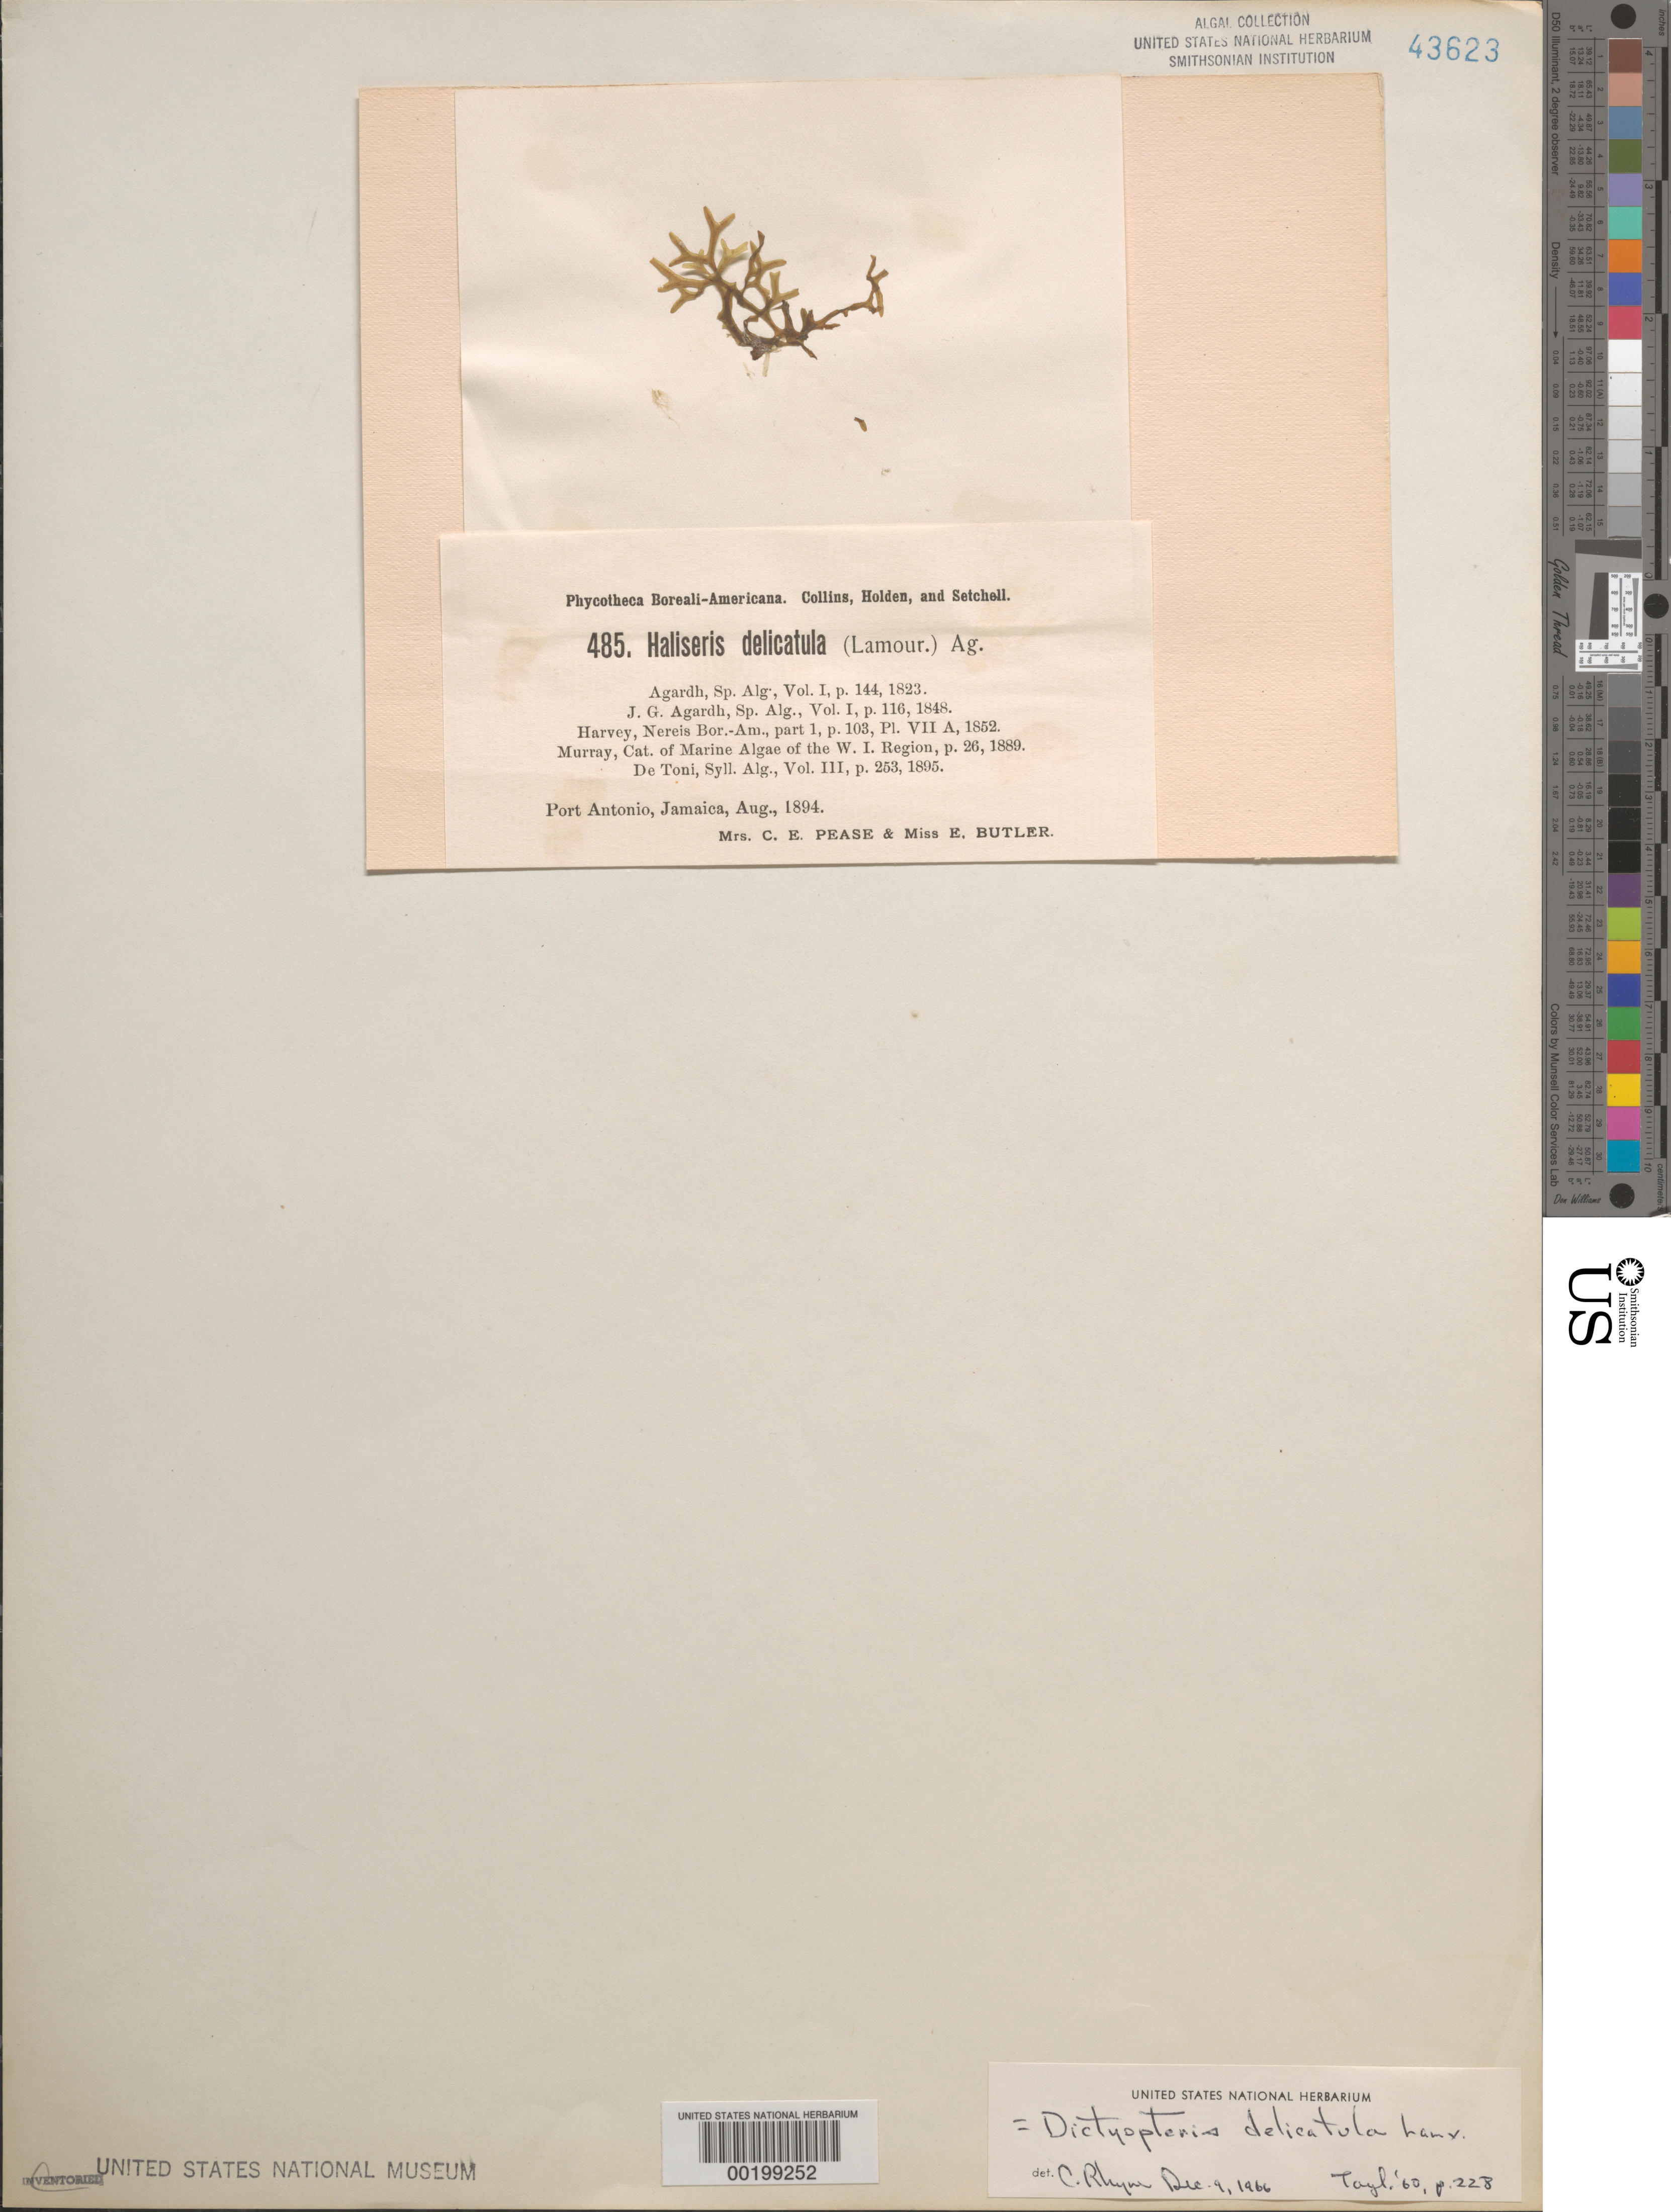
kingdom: Chromista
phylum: Ochrophyta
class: Phaeophyceae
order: Dictyotales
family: Dictyotaceae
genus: Dictyopteris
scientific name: Dictyopteris delicatula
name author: J.V.Lamouroux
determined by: Rhyne, C. F.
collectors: C. Pease & E. Butler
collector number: PB-A 485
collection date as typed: Aug 1894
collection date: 1894-08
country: Jamaica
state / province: Portland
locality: Port Antonio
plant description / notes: Collins, Holden & Setchell, Phycotheca Boreali-Americana, as Haliseris delicatula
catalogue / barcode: US 43623